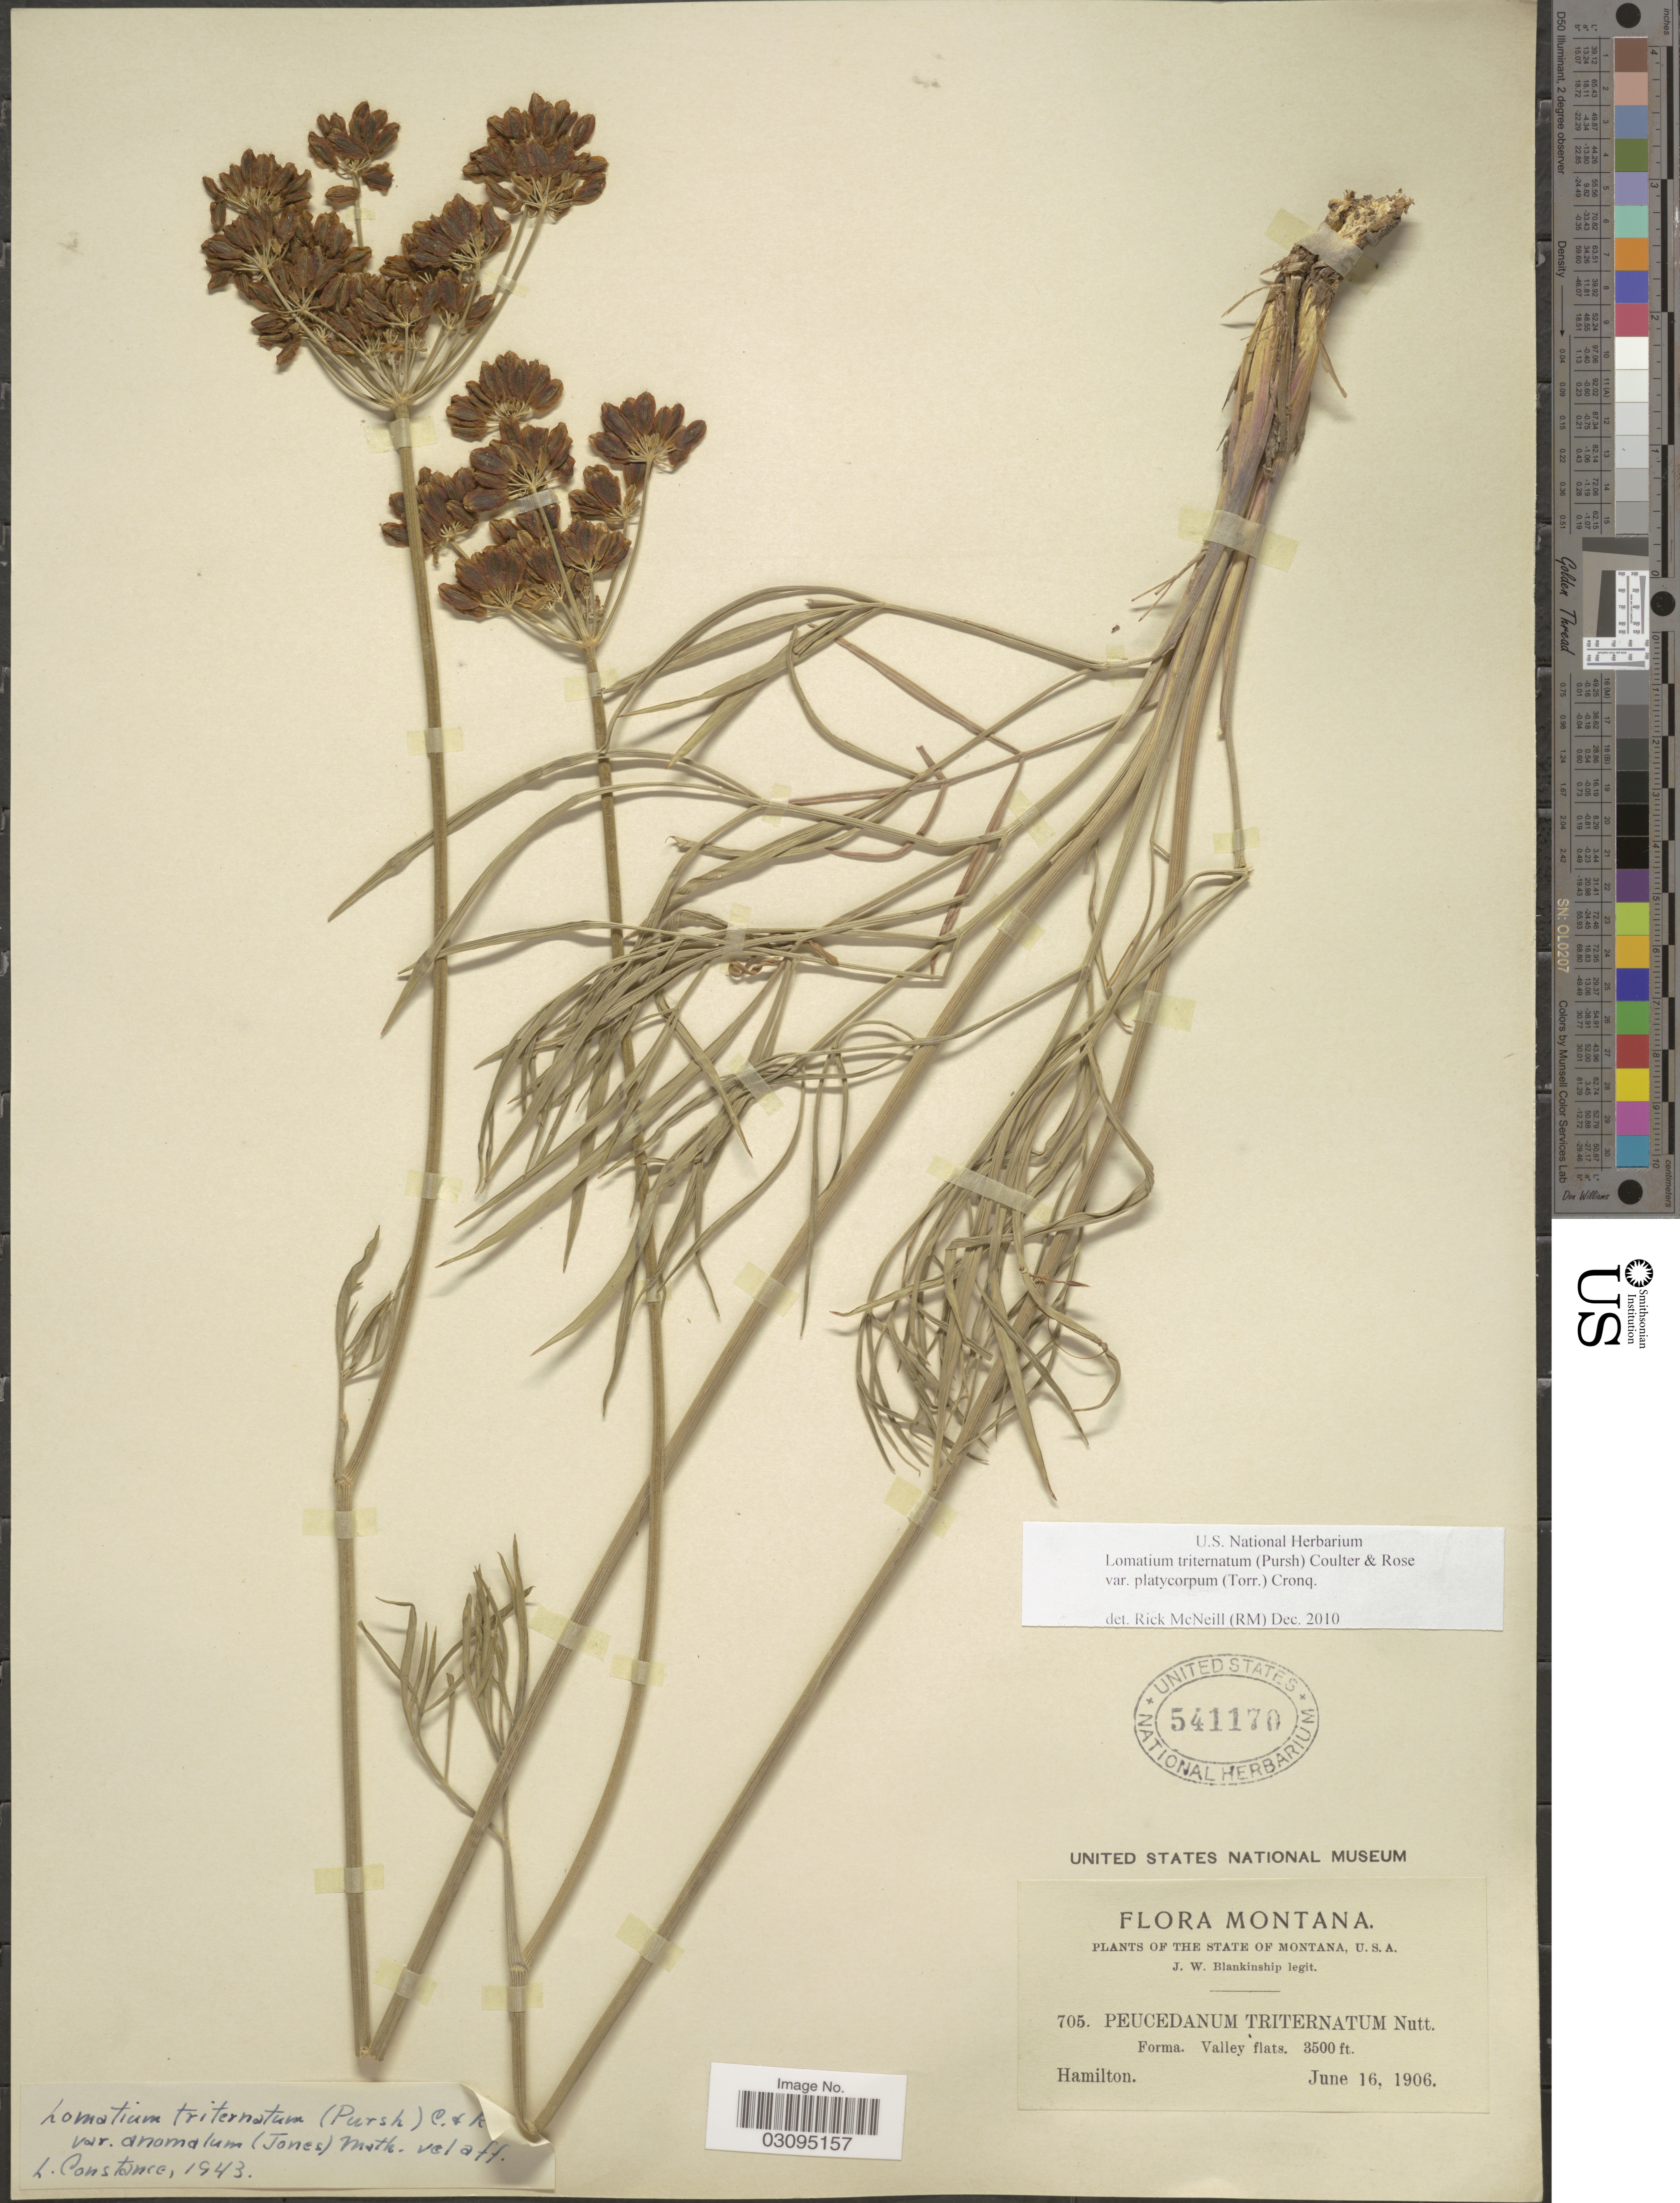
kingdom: Plantae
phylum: Tracheophyta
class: Magnoliopsida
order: Apiales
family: Apiaceae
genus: Lomatium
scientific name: Lomatium triternatum var. platycarpum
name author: (Torr.) B. Boivin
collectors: J. W. Blankinship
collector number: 705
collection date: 1906-06-16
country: United States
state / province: Montana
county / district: Ravalli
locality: Forma. Valley flats. Hamilton.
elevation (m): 1067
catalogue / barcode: US 541170